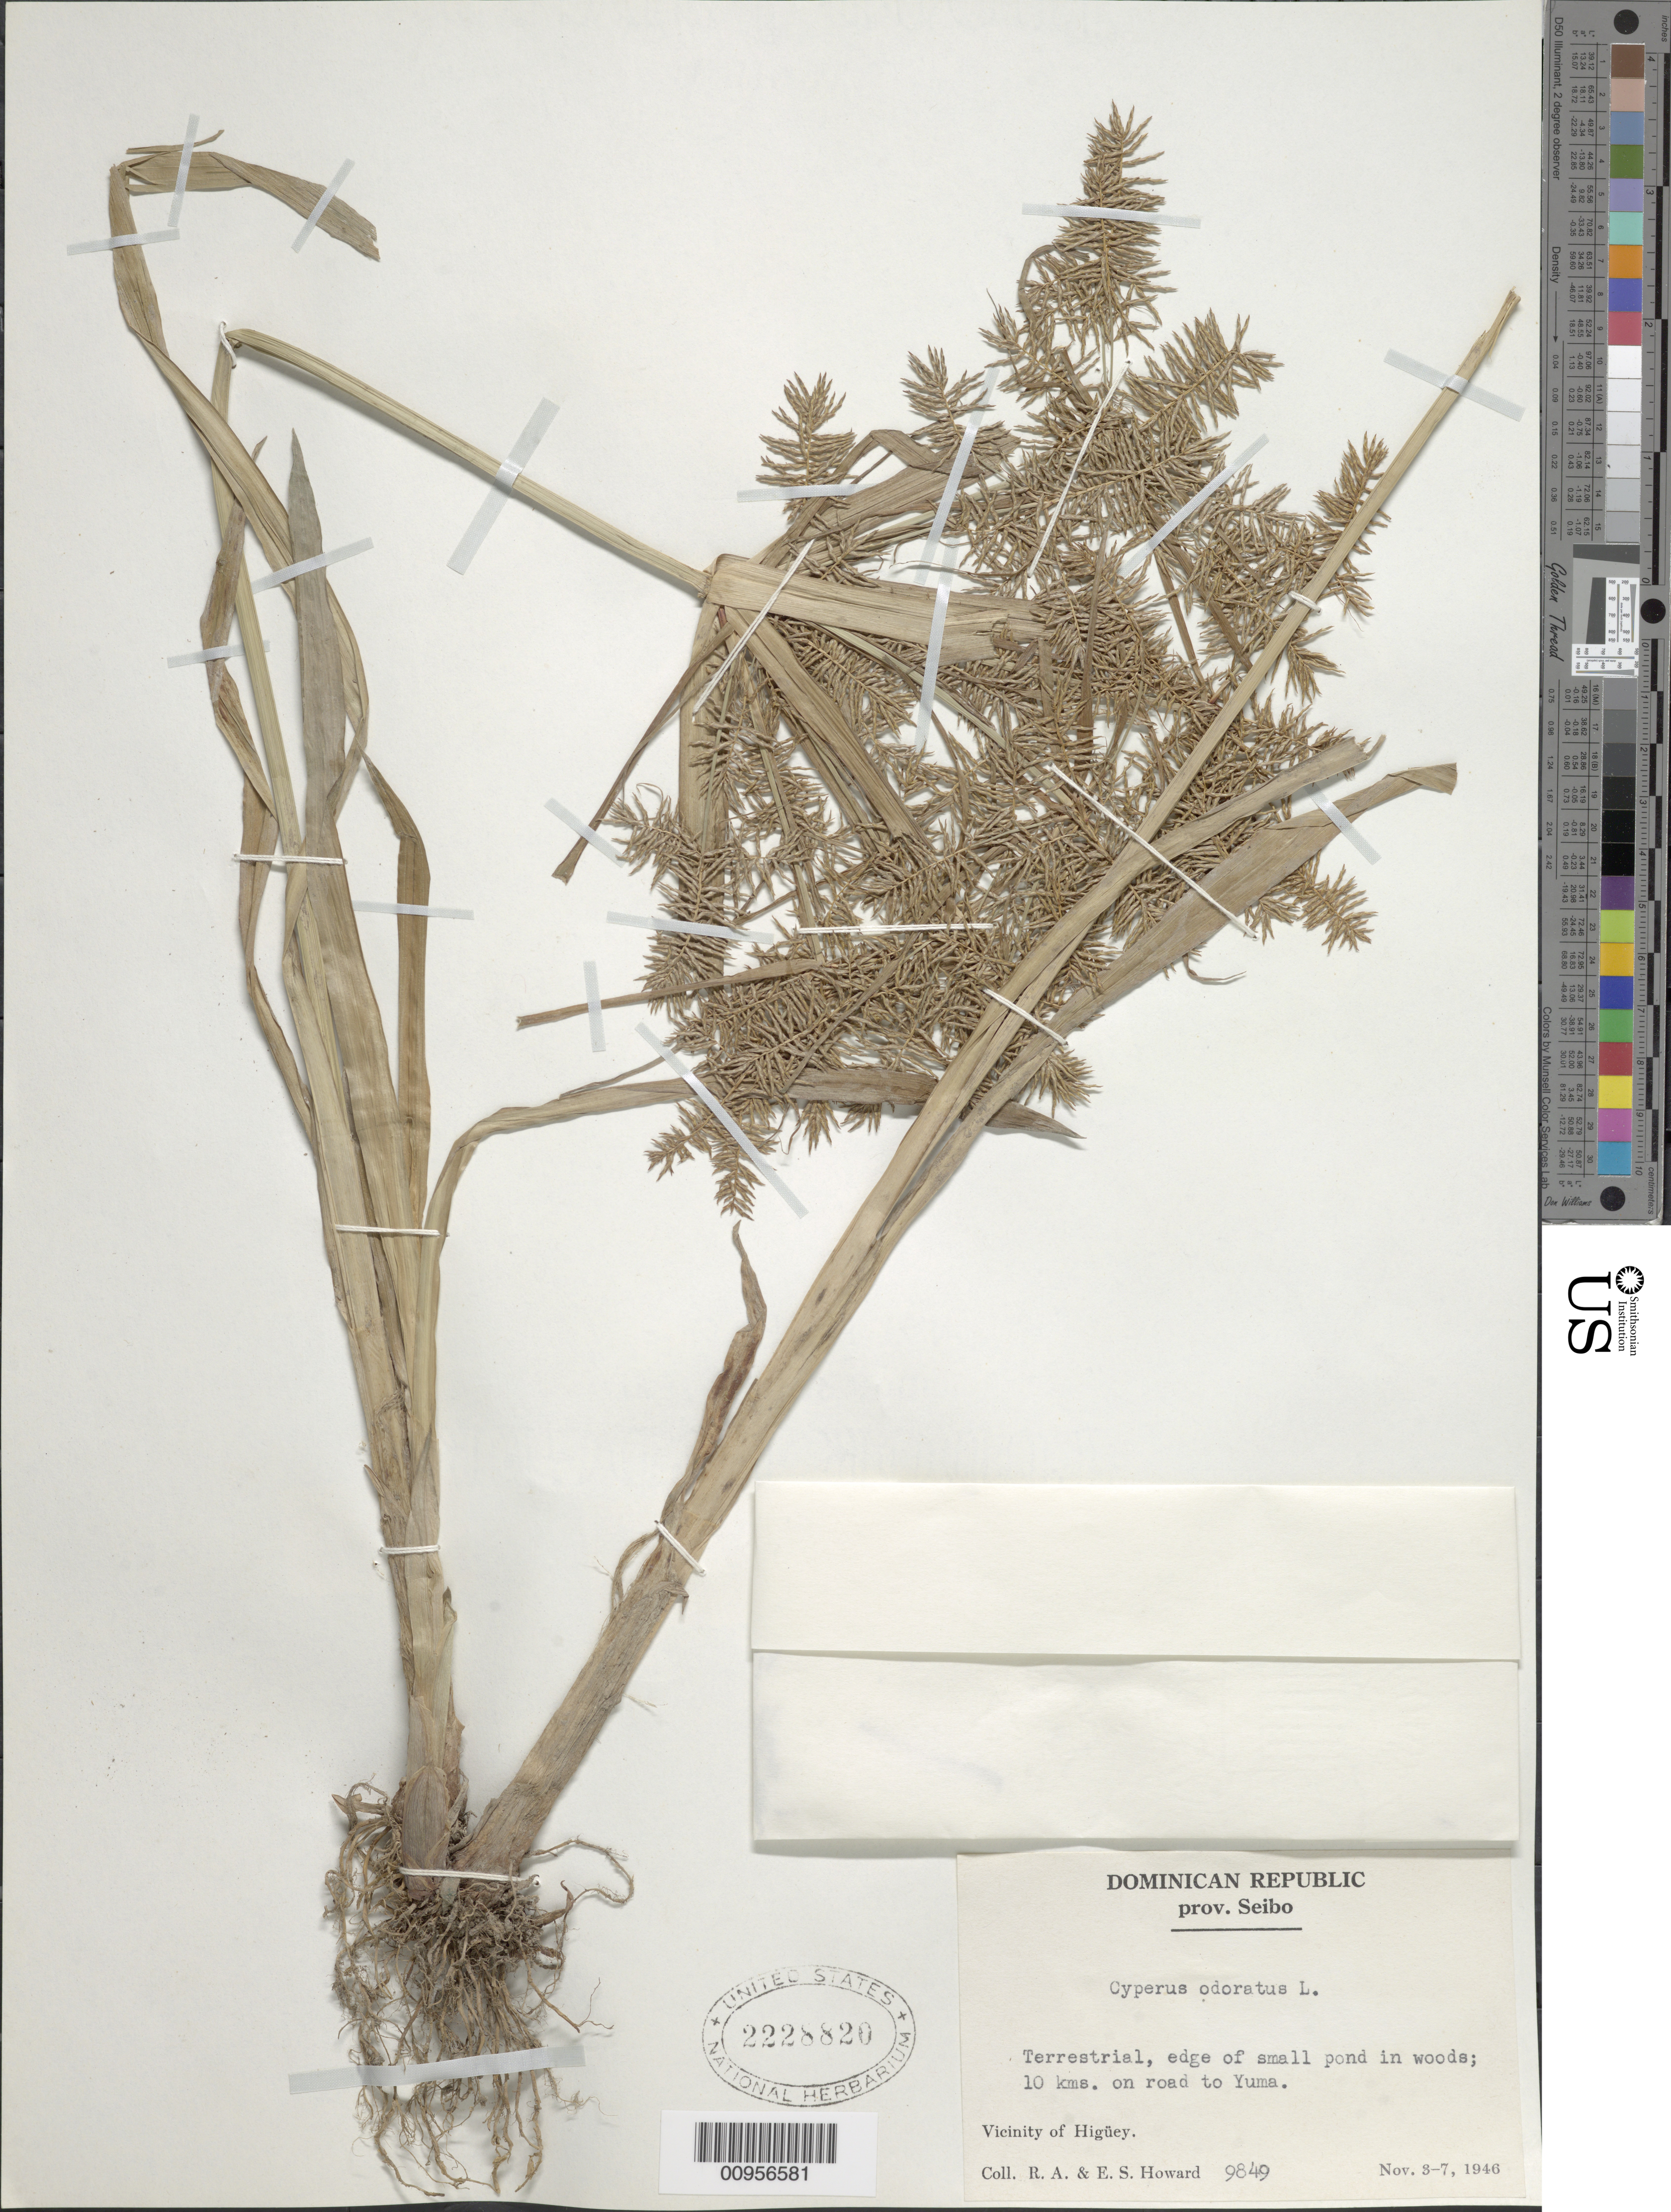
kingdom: Plantae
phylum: Tracheophyta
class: Liliopsida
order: Poales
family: Cyperaceae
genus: Cyperus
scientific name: Cyperus odoratus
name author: L.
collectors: R. A. Howard & E. S. Howard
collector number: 9849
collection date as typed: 03 Nov 1946 to 07 Nov 1946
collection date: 1946-11-03/1946-11-07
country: Dominican Republic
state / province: El Seibo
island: Hispaniola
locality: Edge of small pond in woods, 10 kms. on road to Yuma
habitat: Edge of small pond in woods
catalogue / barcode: US 2228820